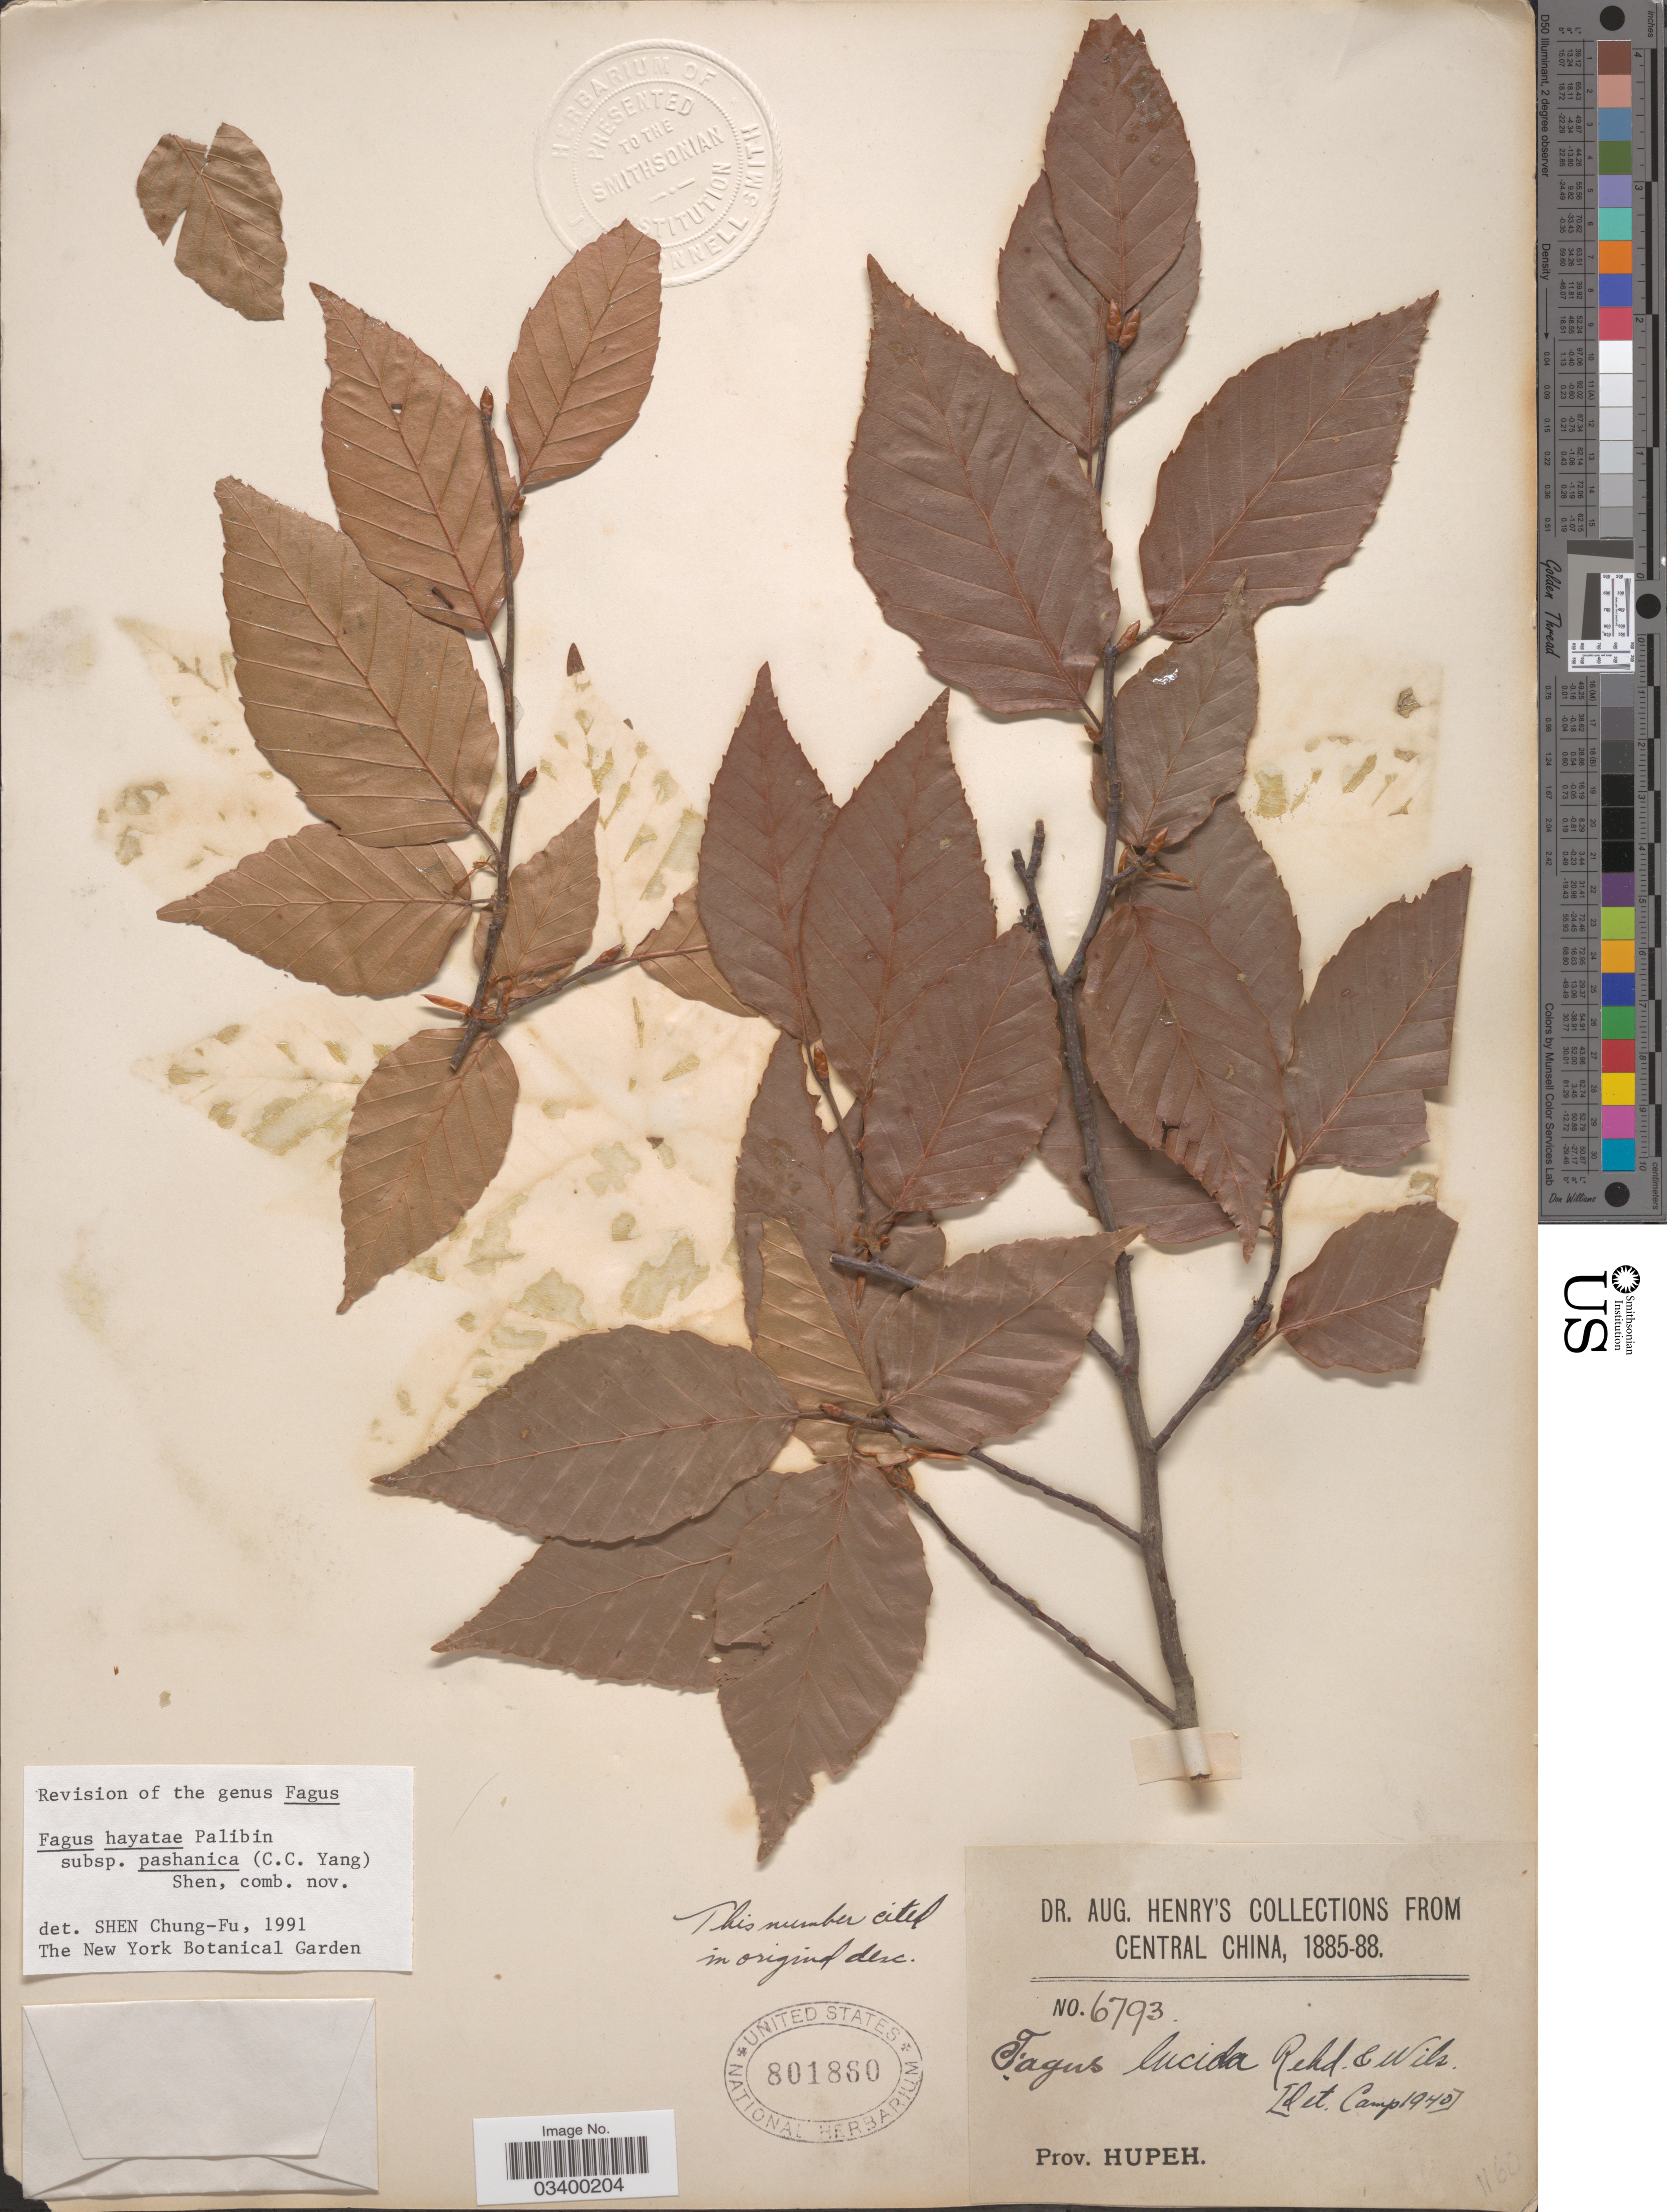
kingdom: Plantae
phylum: Tracheophyta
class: Magnoliopsida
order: Fagales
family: Fagaceae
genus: Fagus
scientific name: Fagus hayatae subsp. pashanica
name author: (C.C. Yang) R. Peter ex J.Q. Li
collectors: A. Henry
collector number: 6793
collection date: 1885/1888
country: China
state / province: Hubei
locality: Central China. Prov. Hupeh.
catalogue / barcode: US 801860